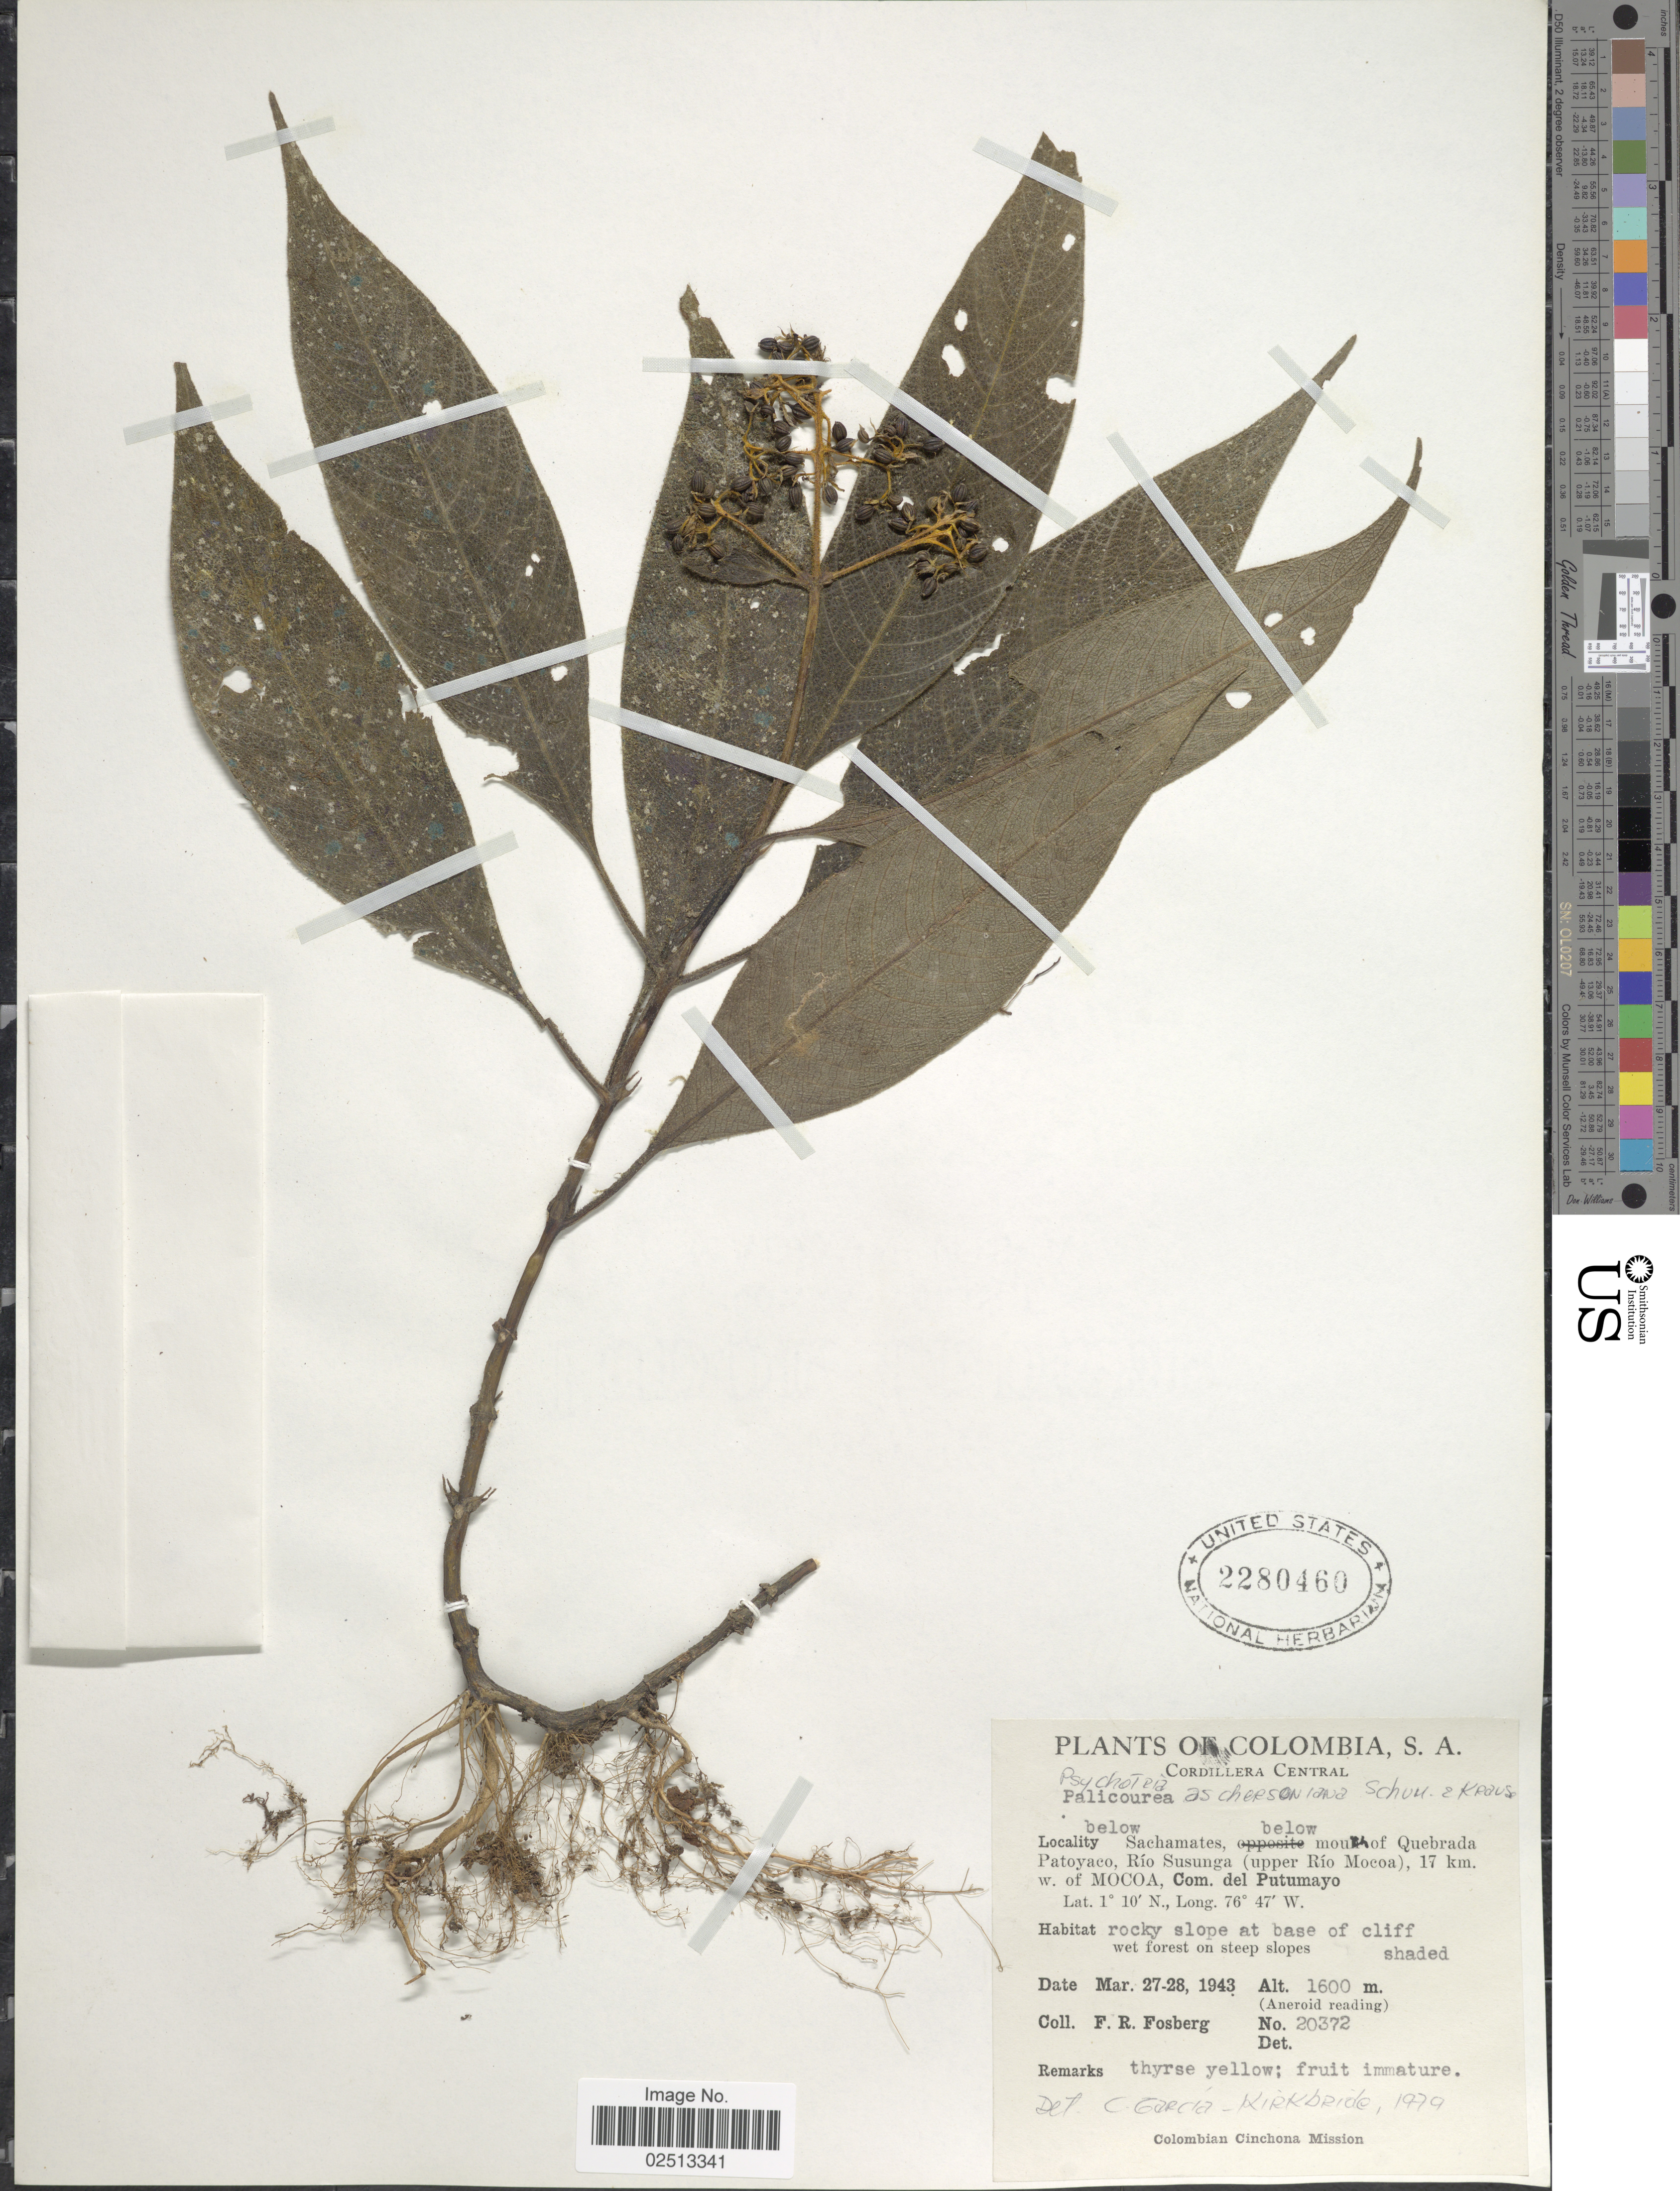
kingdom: Plantae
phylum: Tracheophyta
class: Magnoliopsida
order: Gentianales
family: Rubiaceae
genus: Psychotria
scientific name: Psychotria aschersoniana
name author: K. Schum. & K. Krause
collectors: F. R. Fosberg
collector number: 20372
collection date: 1943-03-27/1943-03-28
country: Colombia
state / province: Putumayo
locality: Sachamates, below mouth of Quebrada Patoyaco, Rio Susunga (upper Rio Mocoa), 17 km w. of Mocoa. Com. del Putumayo. Cordillera Central. Colombia, S.A.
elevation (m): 1600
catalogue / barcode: US 2280460